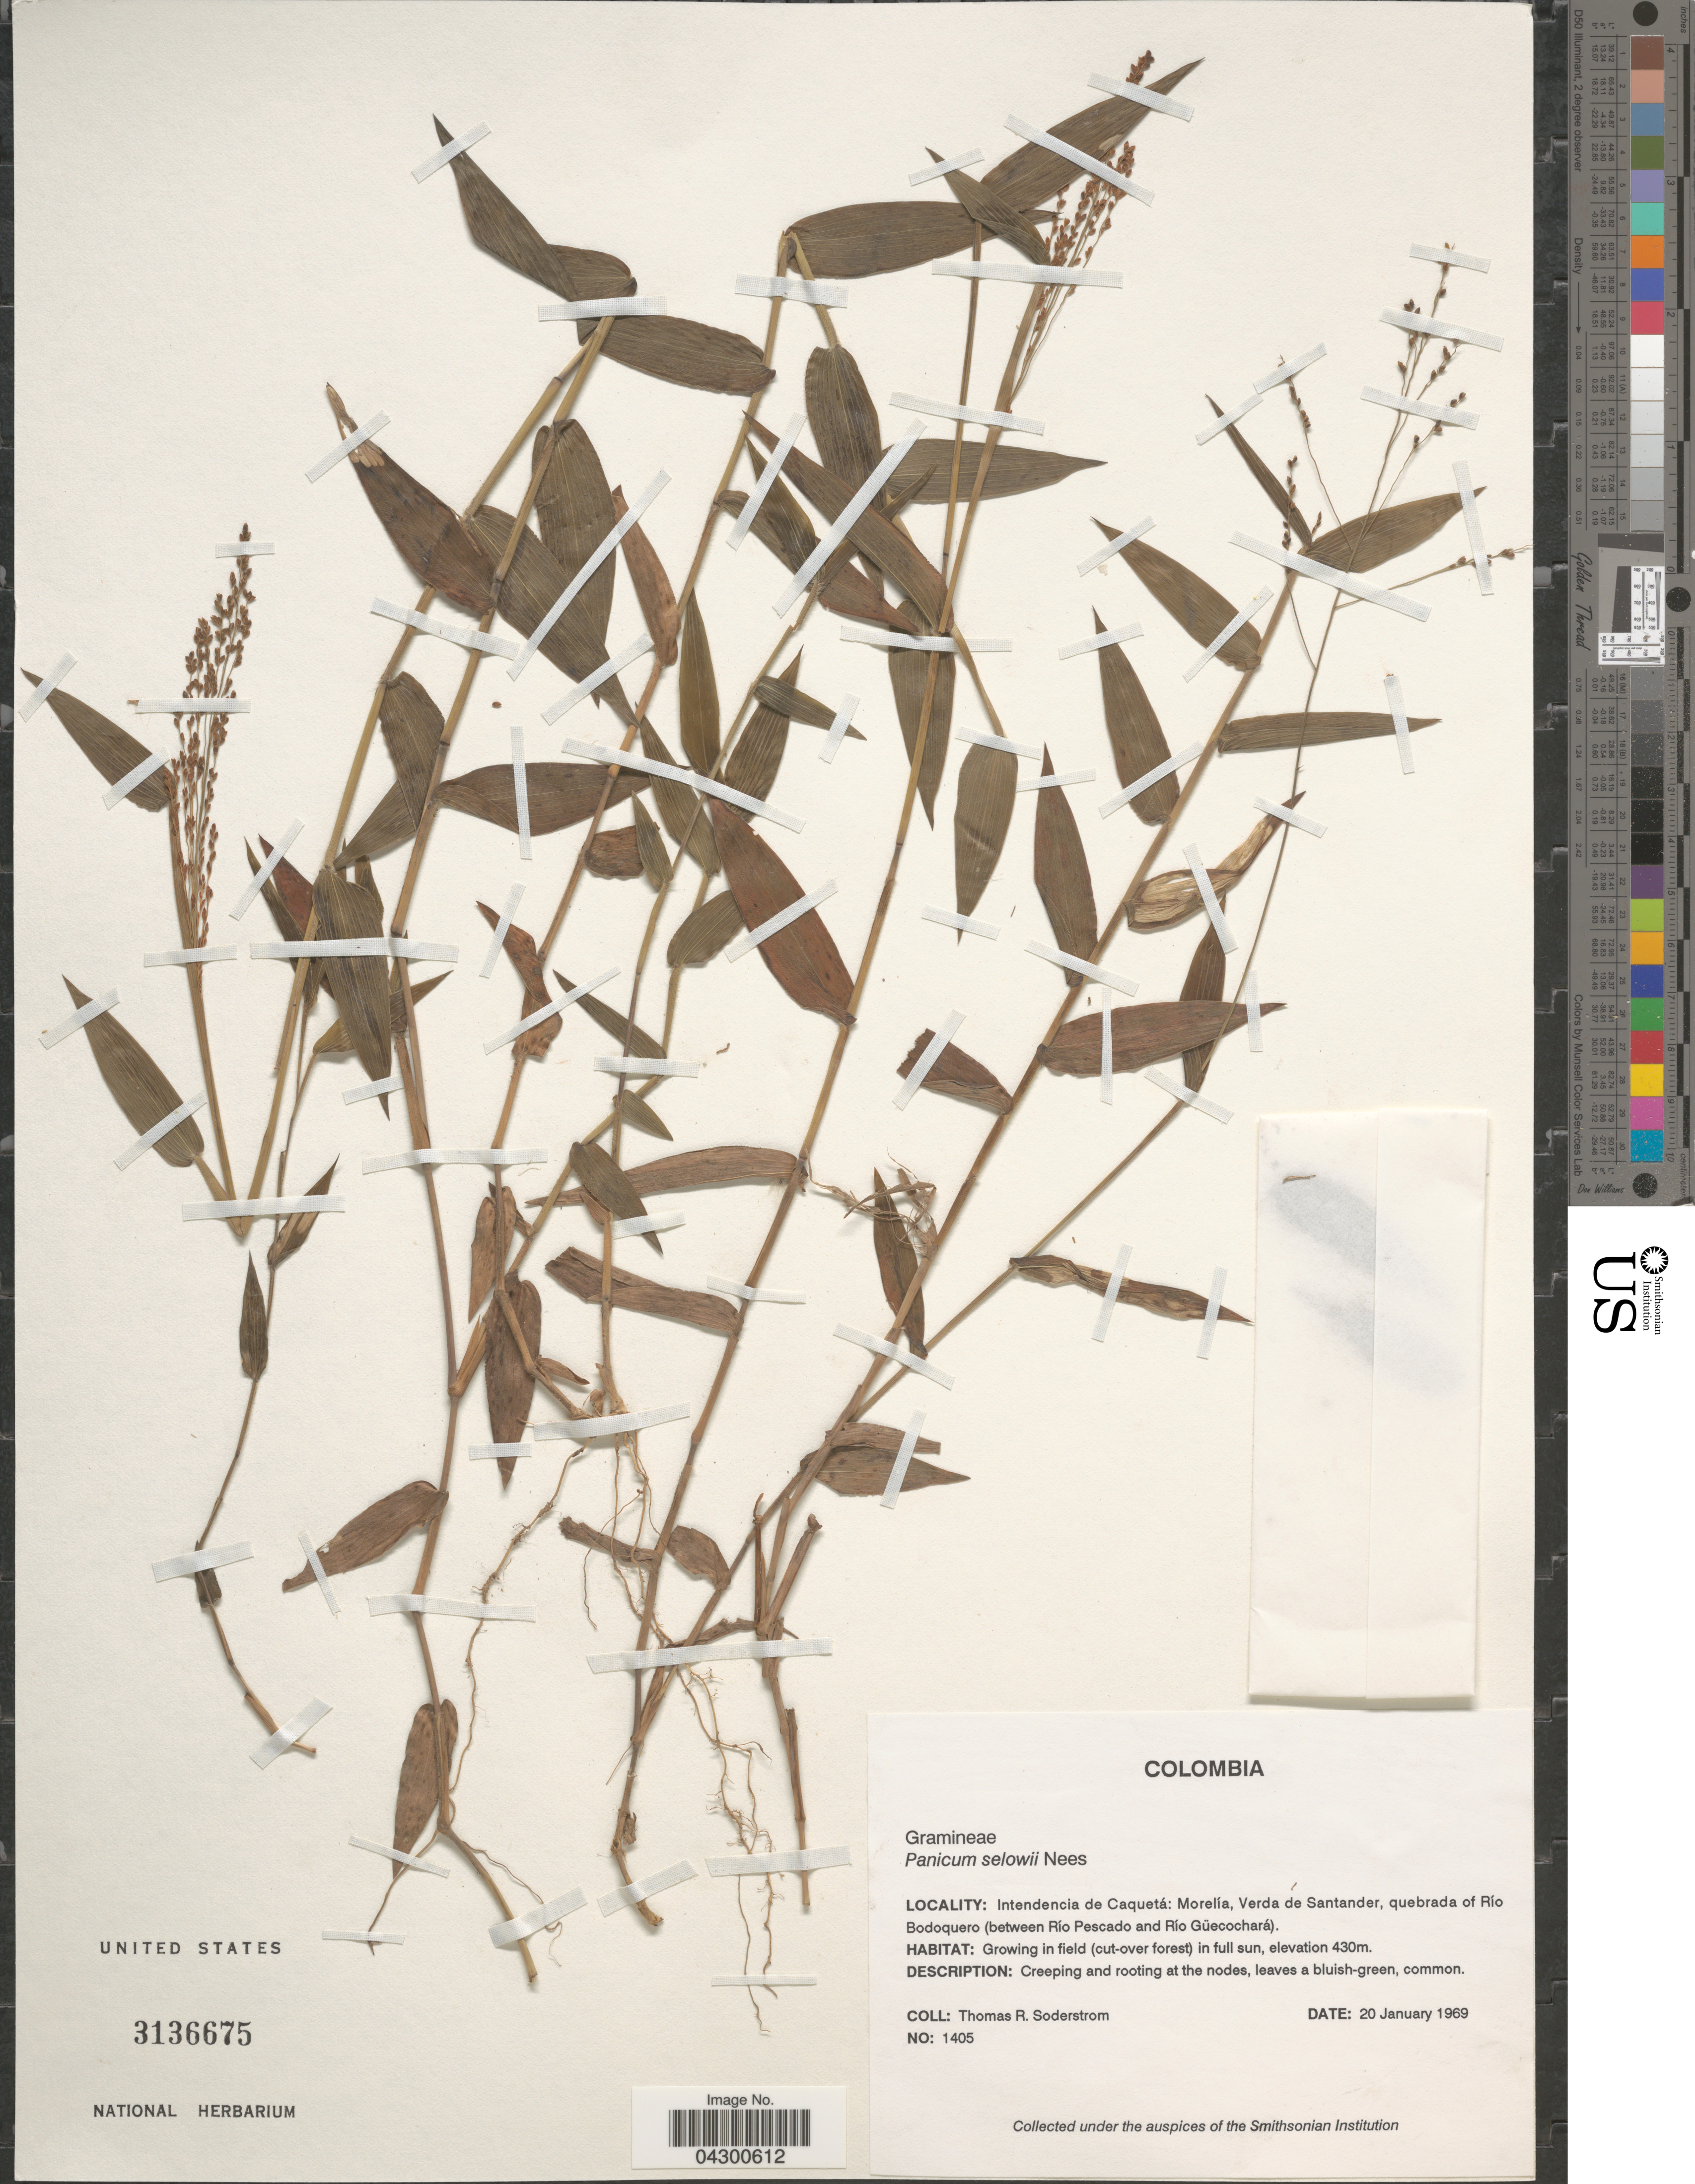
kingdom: Plantae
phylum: Tracheophyta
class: Liliopsida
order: Poales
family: Poaceae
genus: Panicum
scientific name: Panicum sellowii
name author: Nees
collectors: T. R. Soderstrom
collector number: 1405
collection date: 1969-01-20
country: Colombia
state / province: Caquetá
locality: Intendencia de Caquetá: Morelía, Verda de Santander, quebrada of Río Bodoquero (between Río Pescado and Río Güecochará). Growing in field (cut-over forest) in full sun.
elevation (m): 430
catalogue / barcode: US 3136675